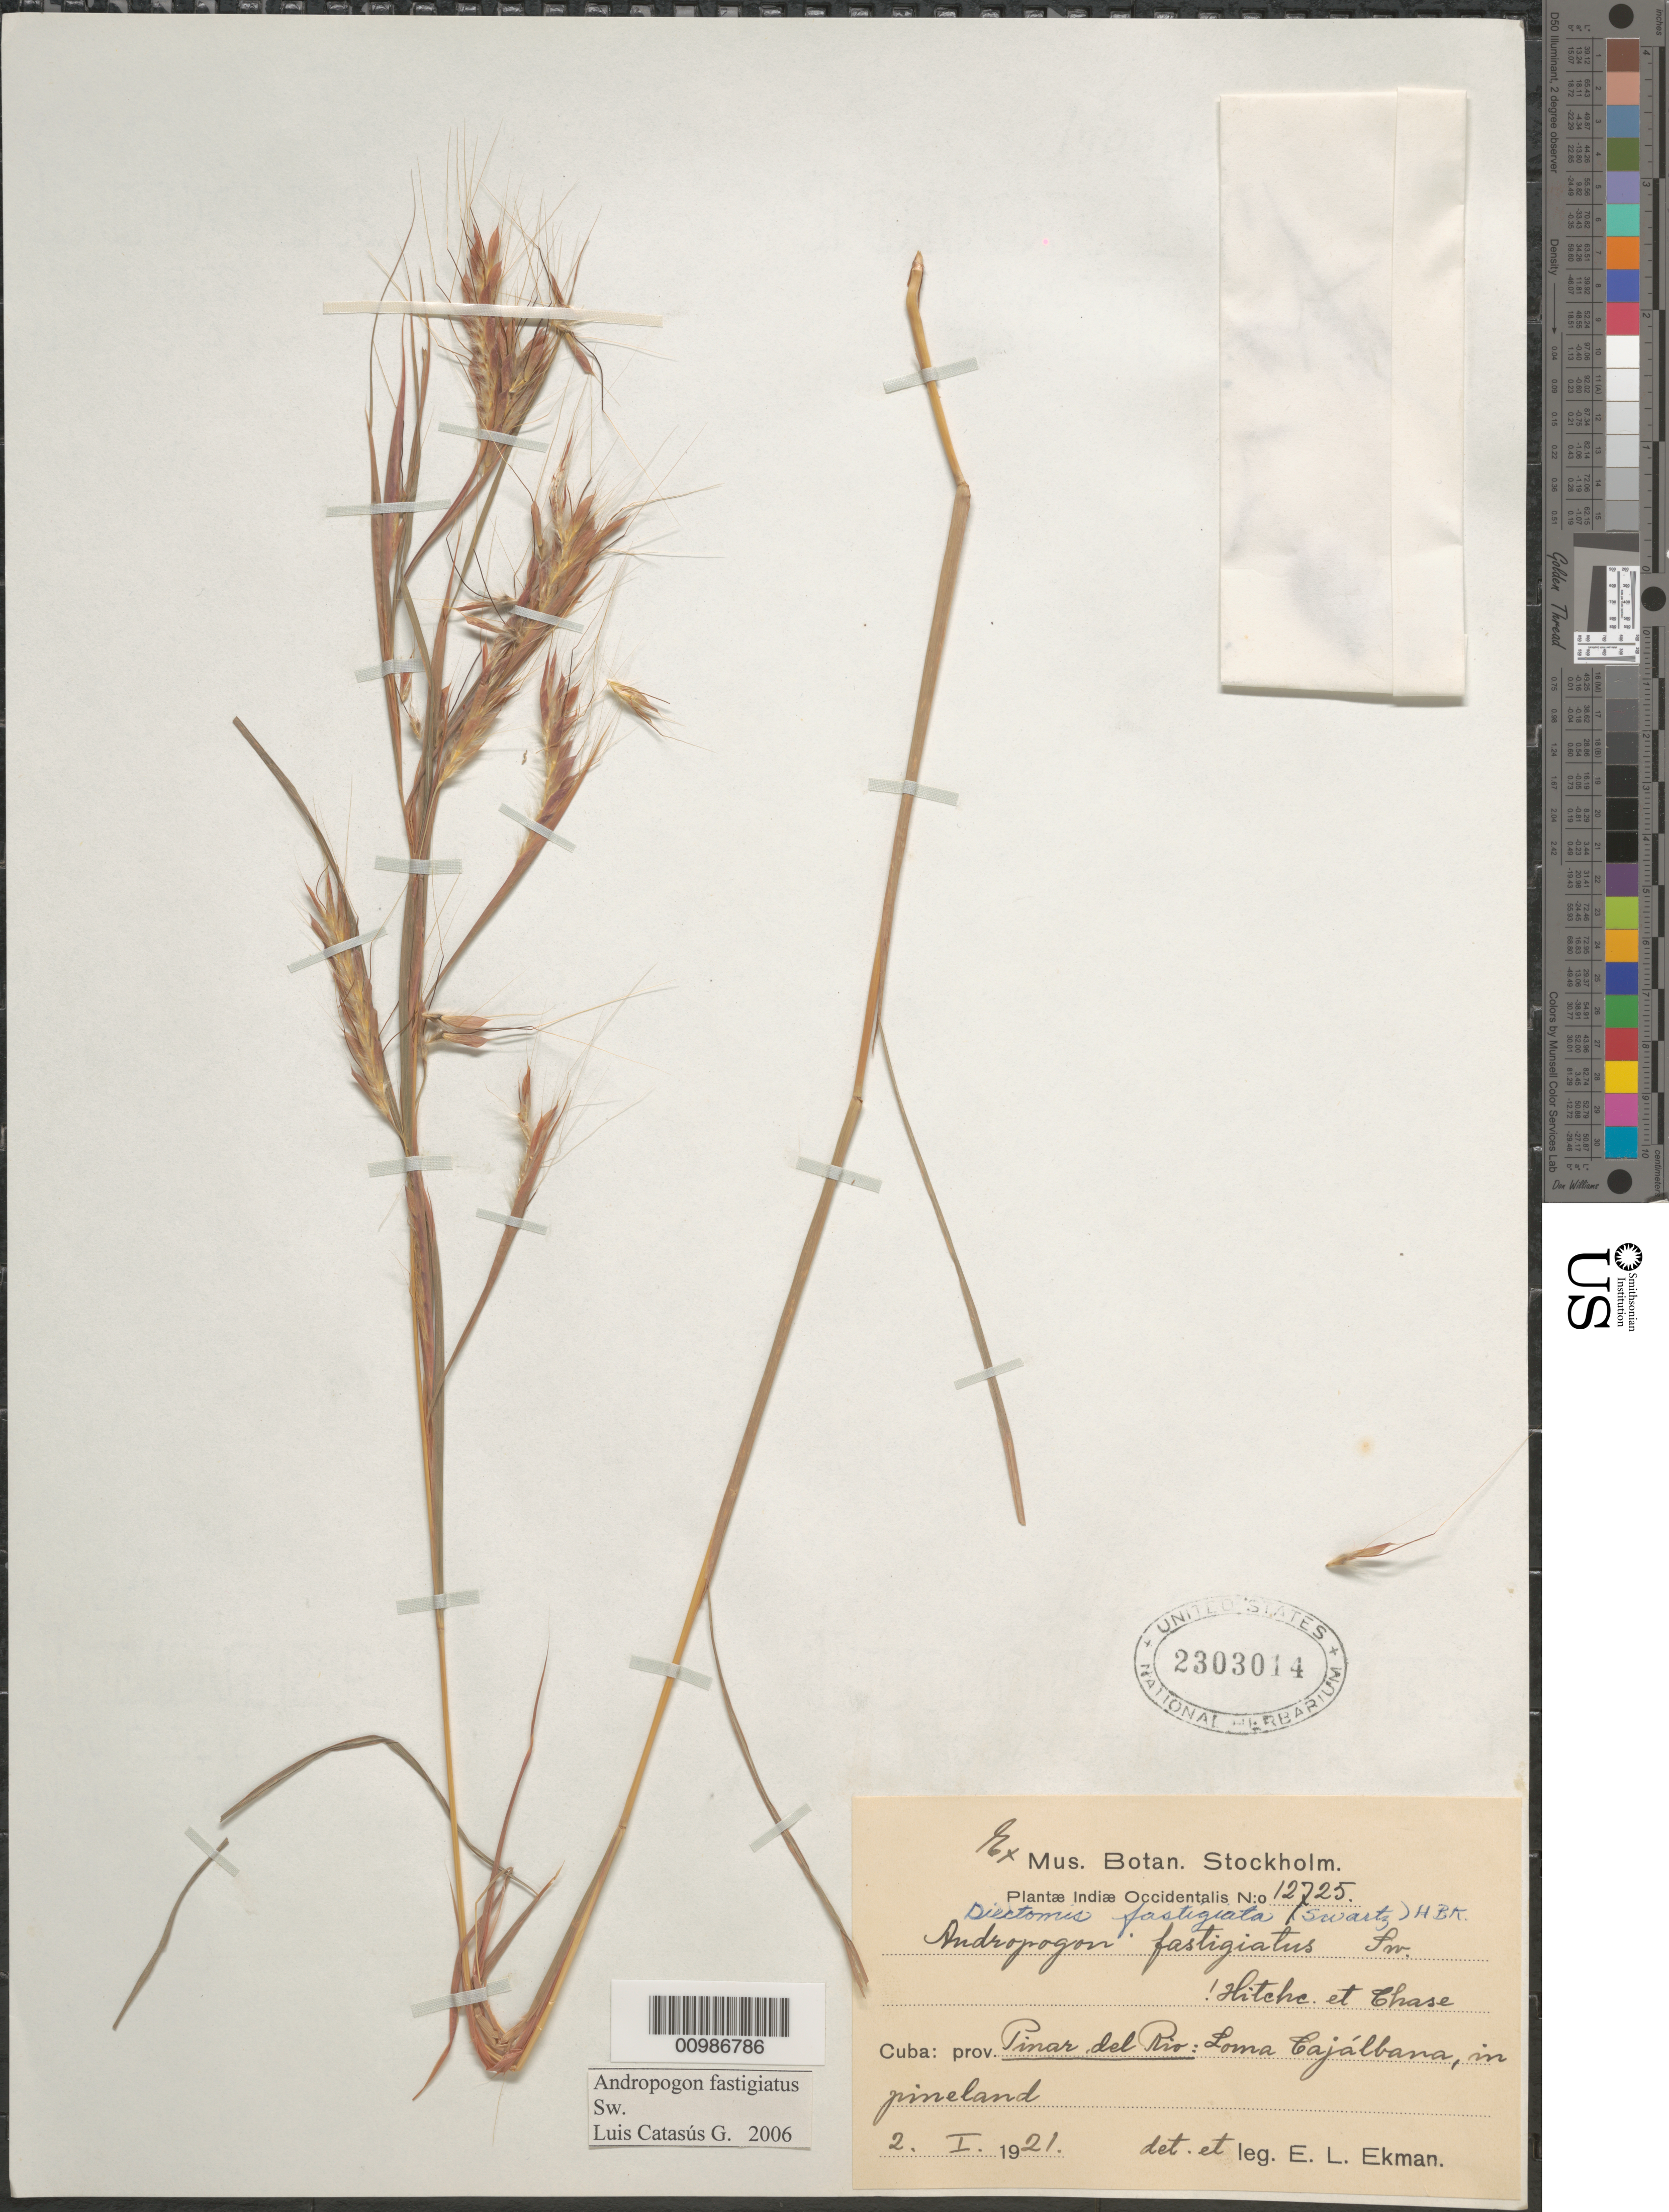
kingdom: Plantae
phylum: Tracheophyta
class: Liliopsida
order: Poales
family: Poaceae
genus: Andropogon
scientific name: Andropogon fastigiatus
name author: Sw.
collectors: E. L. Ekman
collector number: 12725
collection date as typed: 02 Jan 1921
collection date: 1921-01-02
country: Cuba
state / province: Pinar del Rio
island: Cuba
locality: Loma Cajalbana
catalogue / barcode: US 2303014